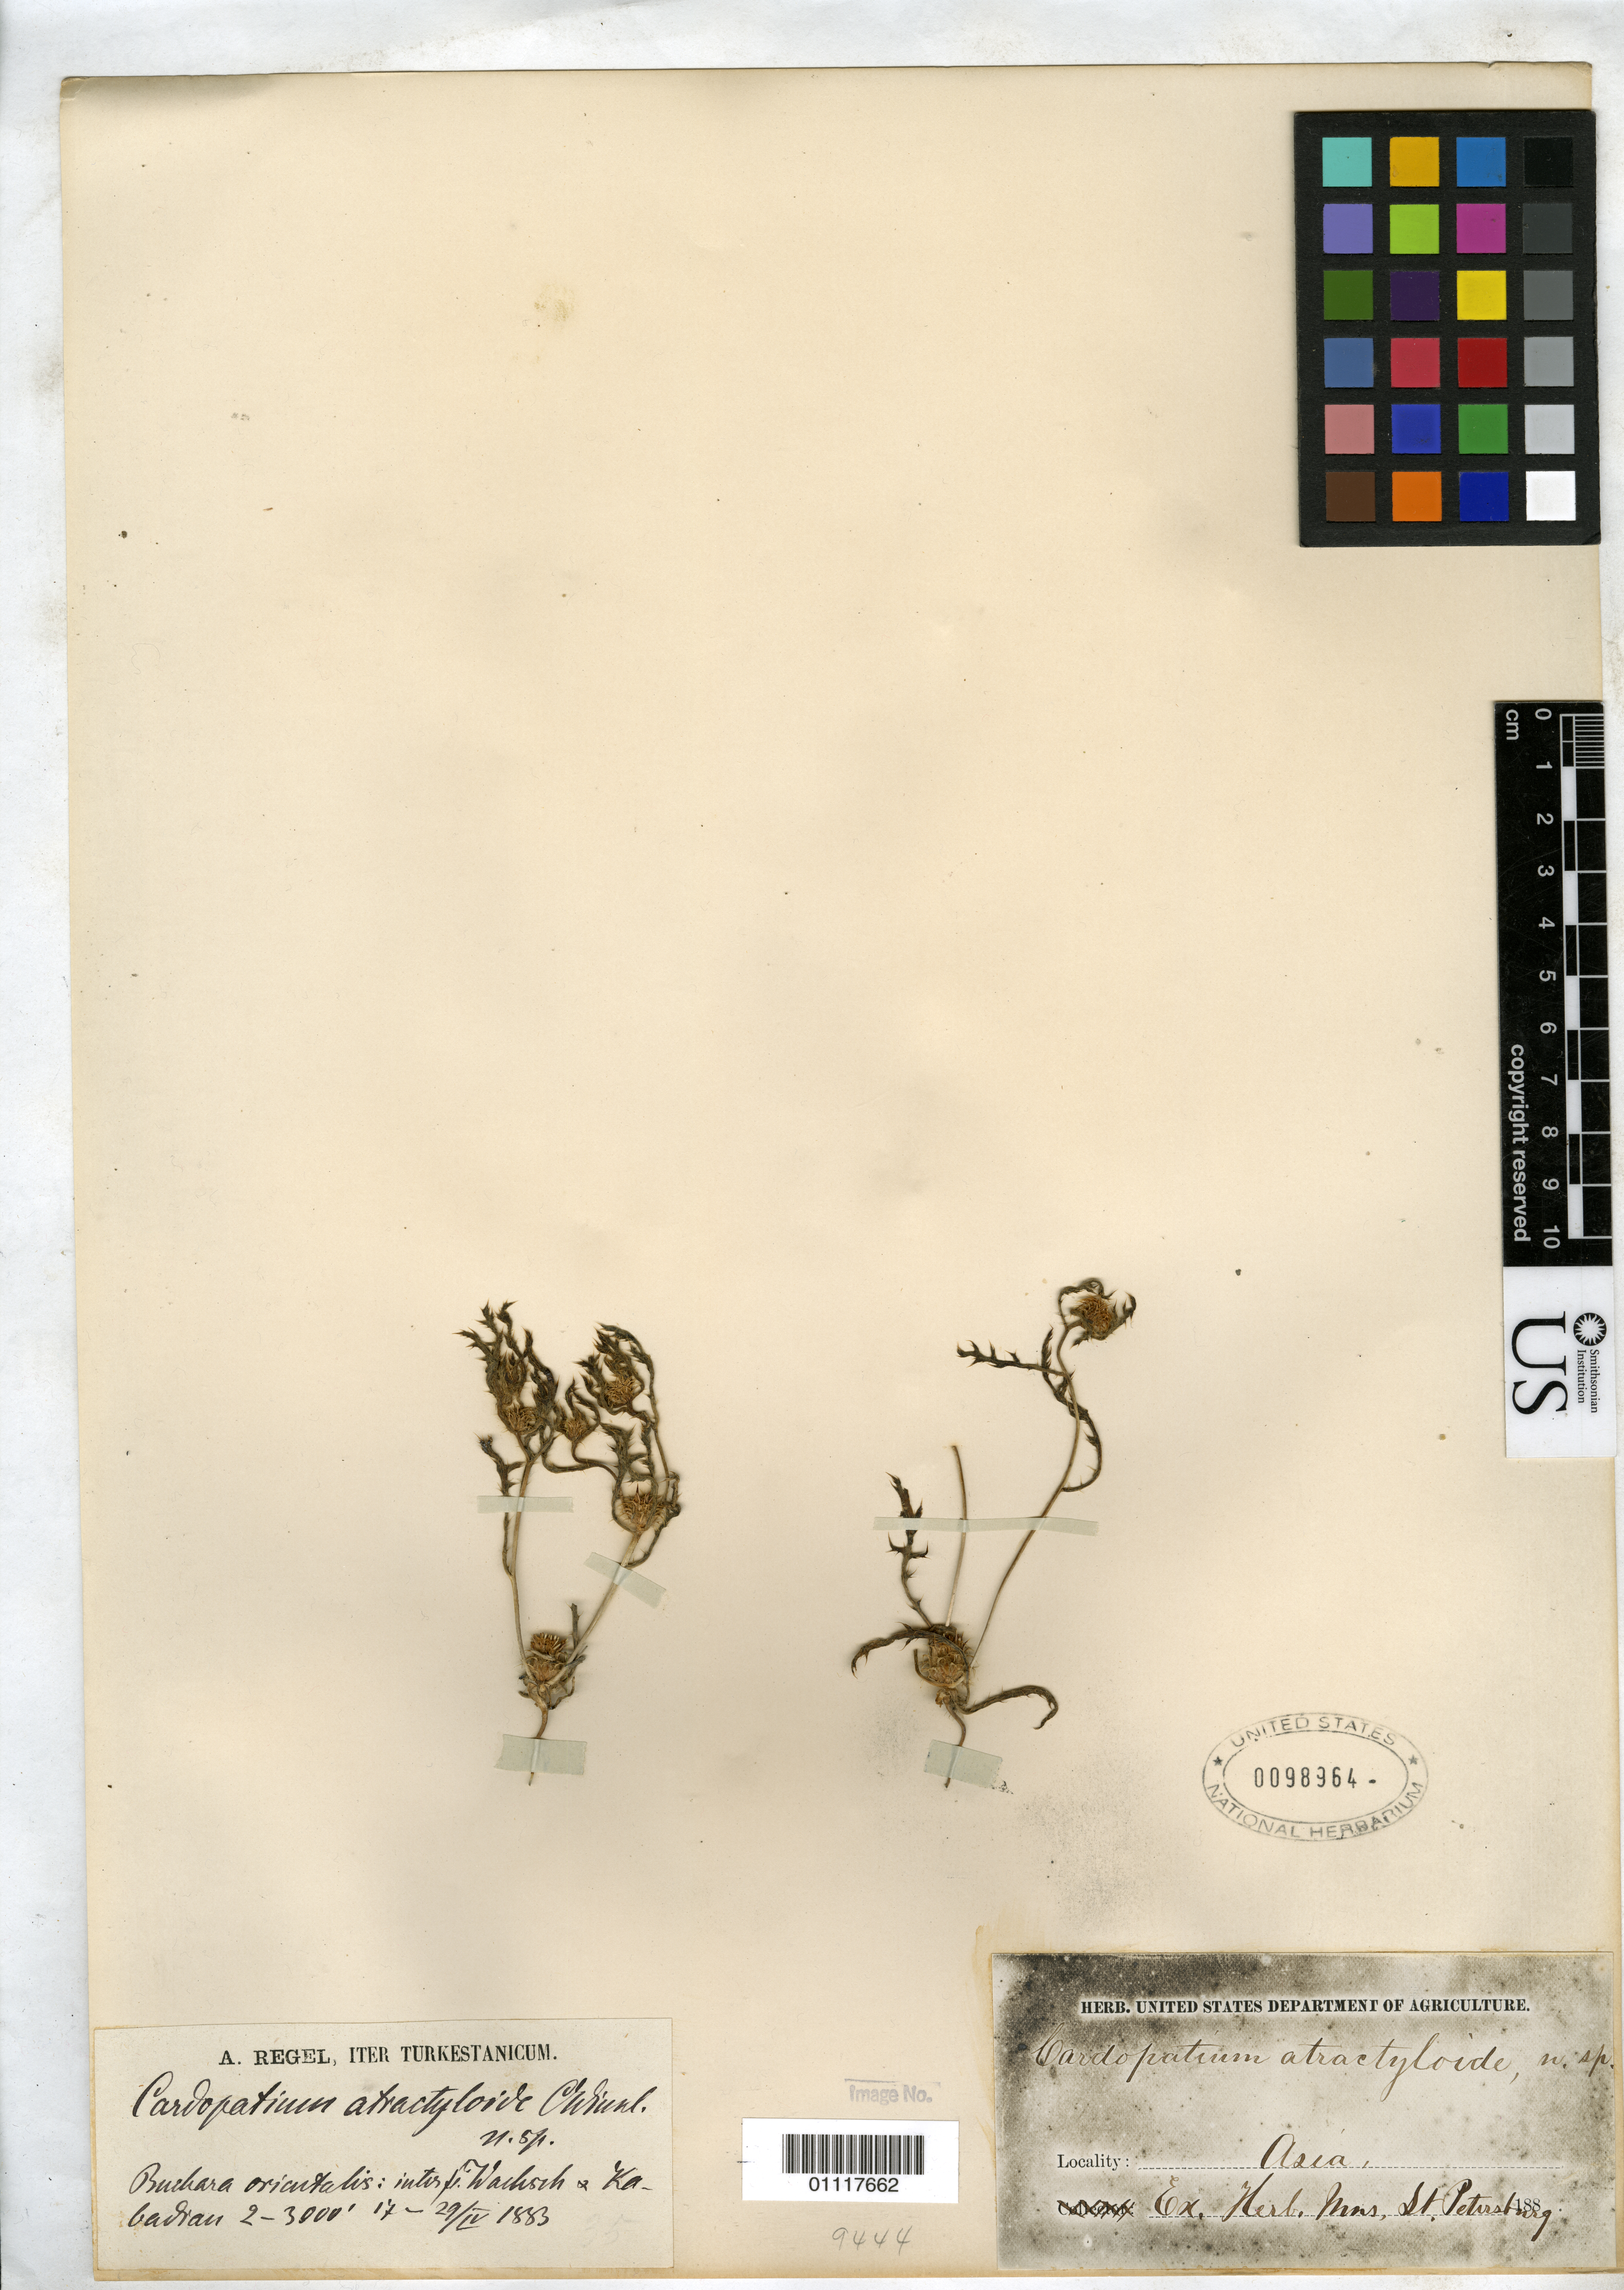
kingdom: Plantae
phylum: Tracheophyta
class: Magnoliopsida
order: Asterales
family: Asteraceae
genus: Cardopatium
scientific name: Cardopatium atractyloides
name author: C. Winkl.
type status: Type Collection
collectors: A. Regel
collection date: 1883-04-17/1883-04-29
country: Uzbekistan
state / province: Buxoro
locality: Inter Turkestanicum, Buchara oricutalis: Wachsih & Kabadian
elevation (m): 2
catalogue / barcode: US 98964